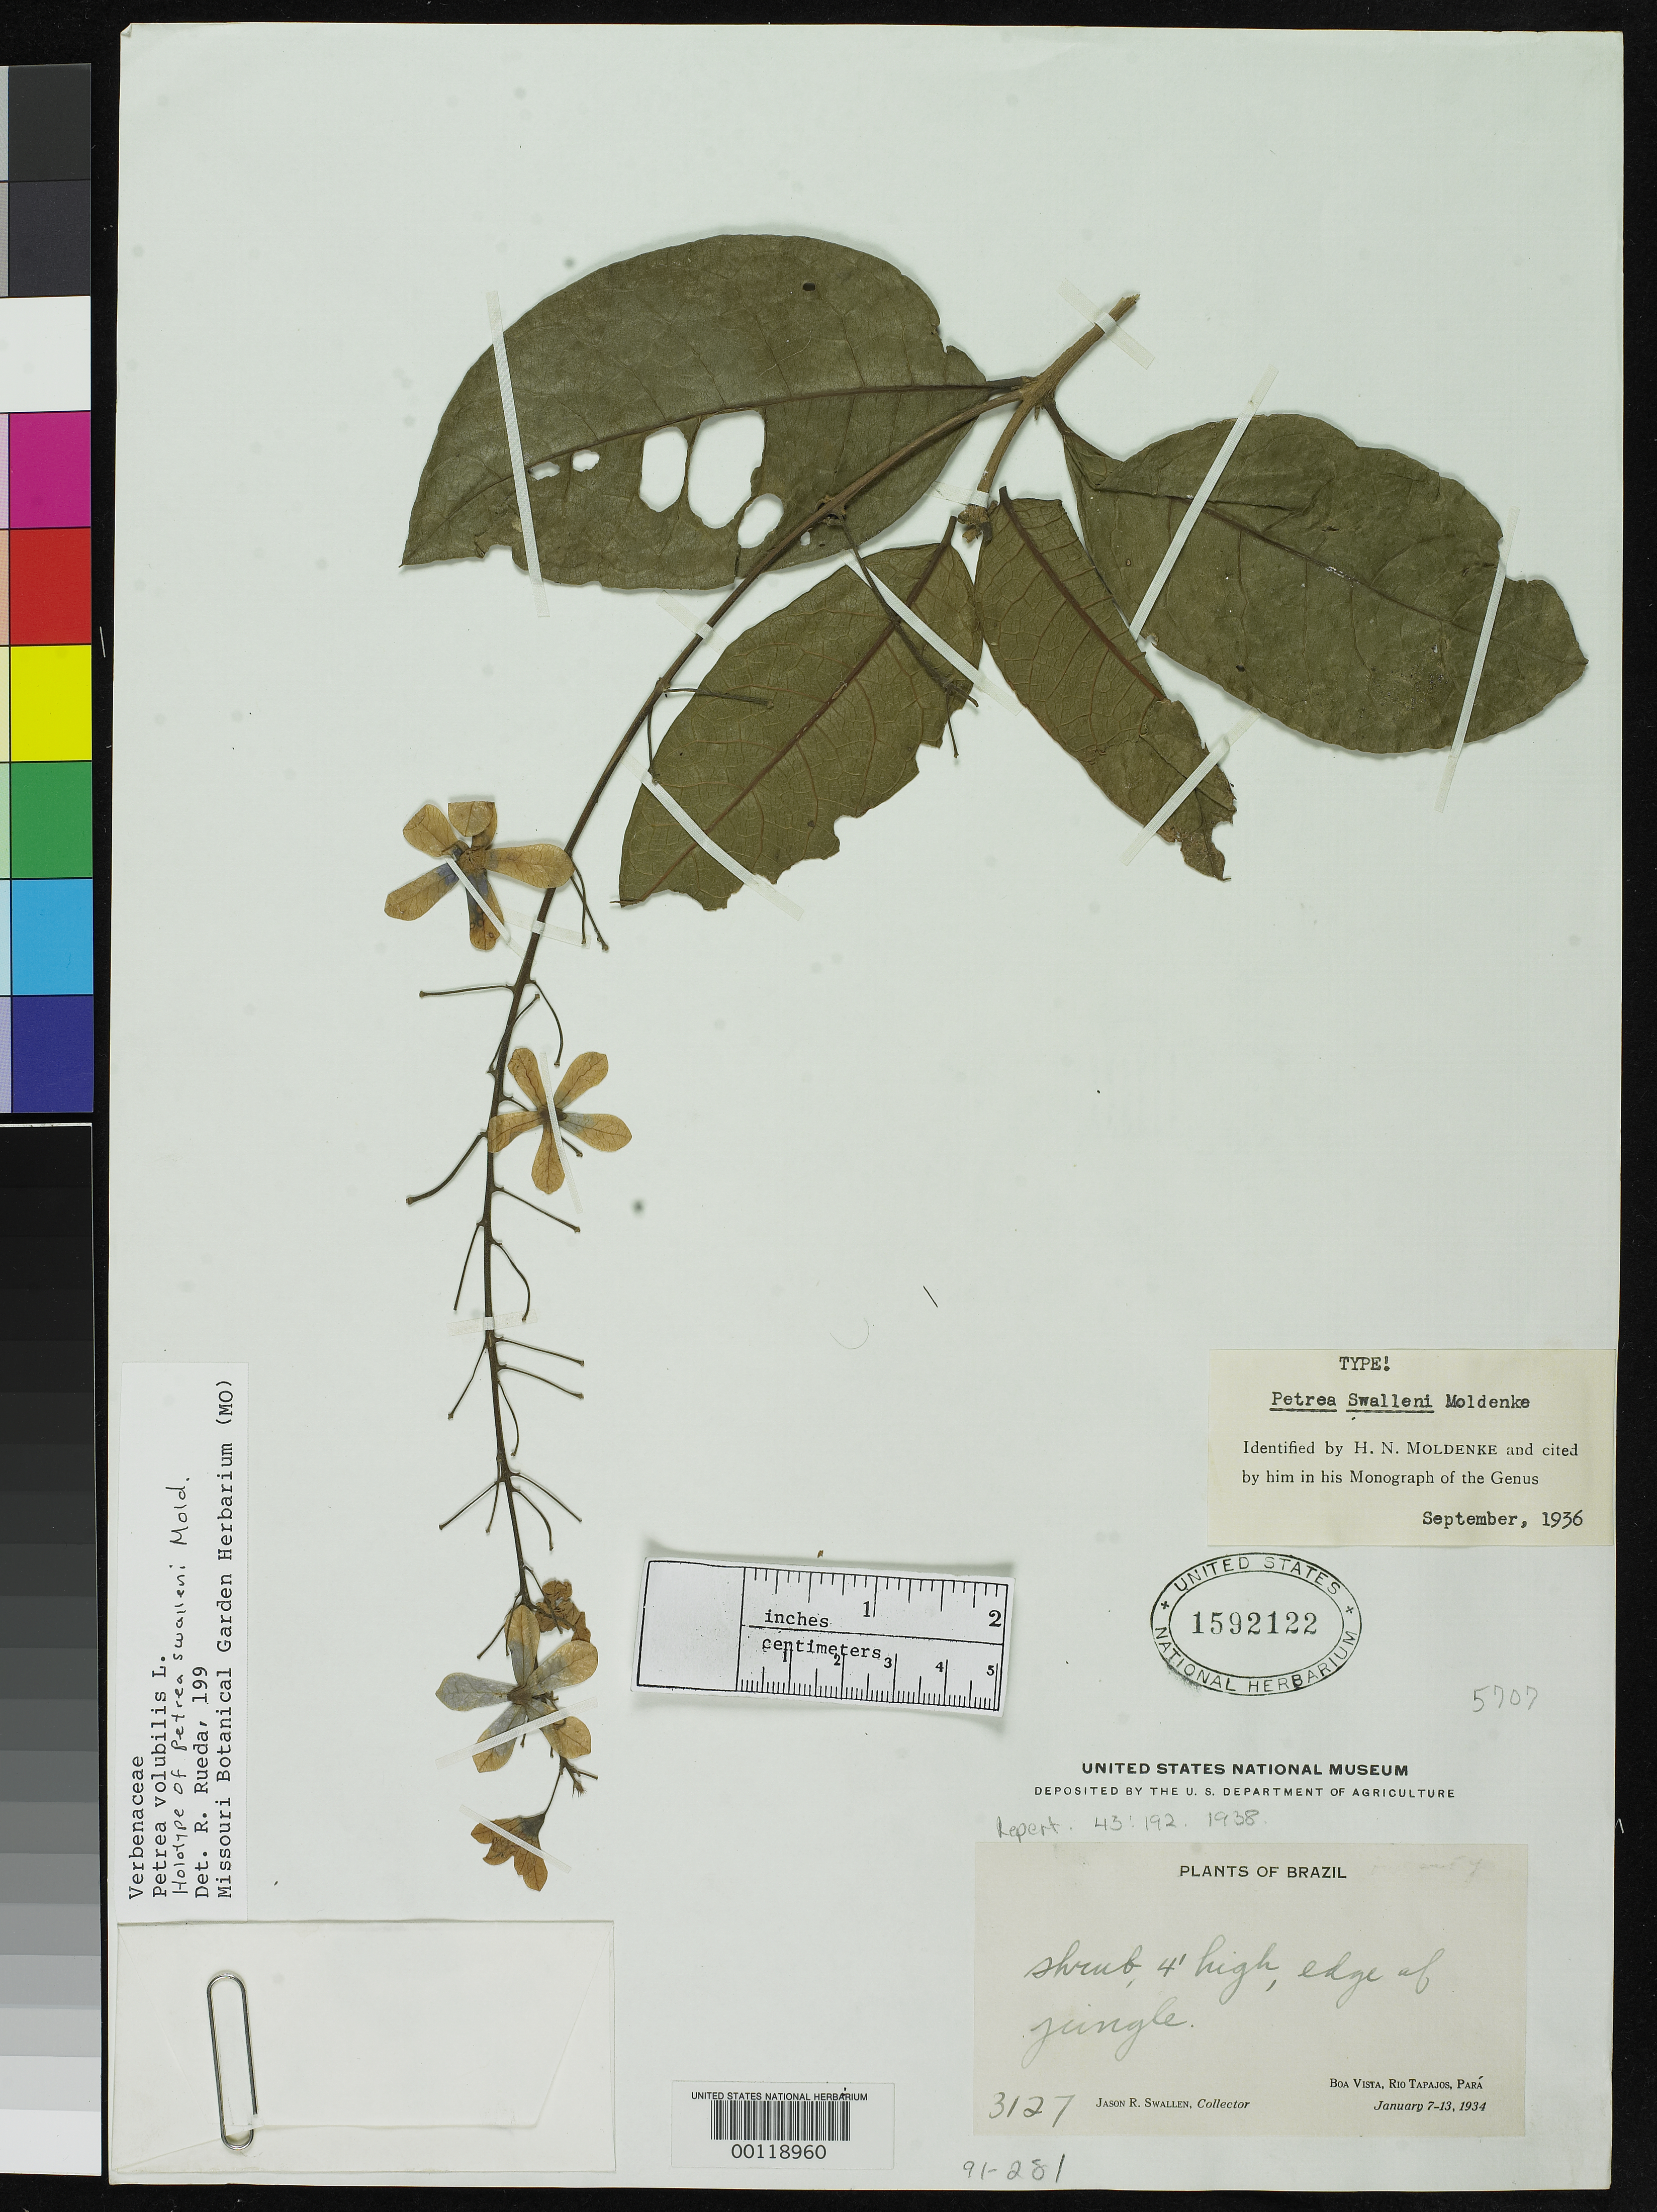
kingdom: Plantae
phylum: Tracheophyta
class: Magnoliopsida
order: Lamiales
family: Verbenaceae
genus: Petrea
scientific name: Petrea swalleni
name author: Moldenke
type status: Holotype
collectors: J. R. Swallen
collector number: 3127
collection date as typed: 07 Jan 1934 to 13 Jan 1934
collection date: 1934-01-07/1934-01-13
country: Brazil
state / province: Pará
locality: Rio Tapajos, Boa Vista.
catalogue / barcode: US 1592122